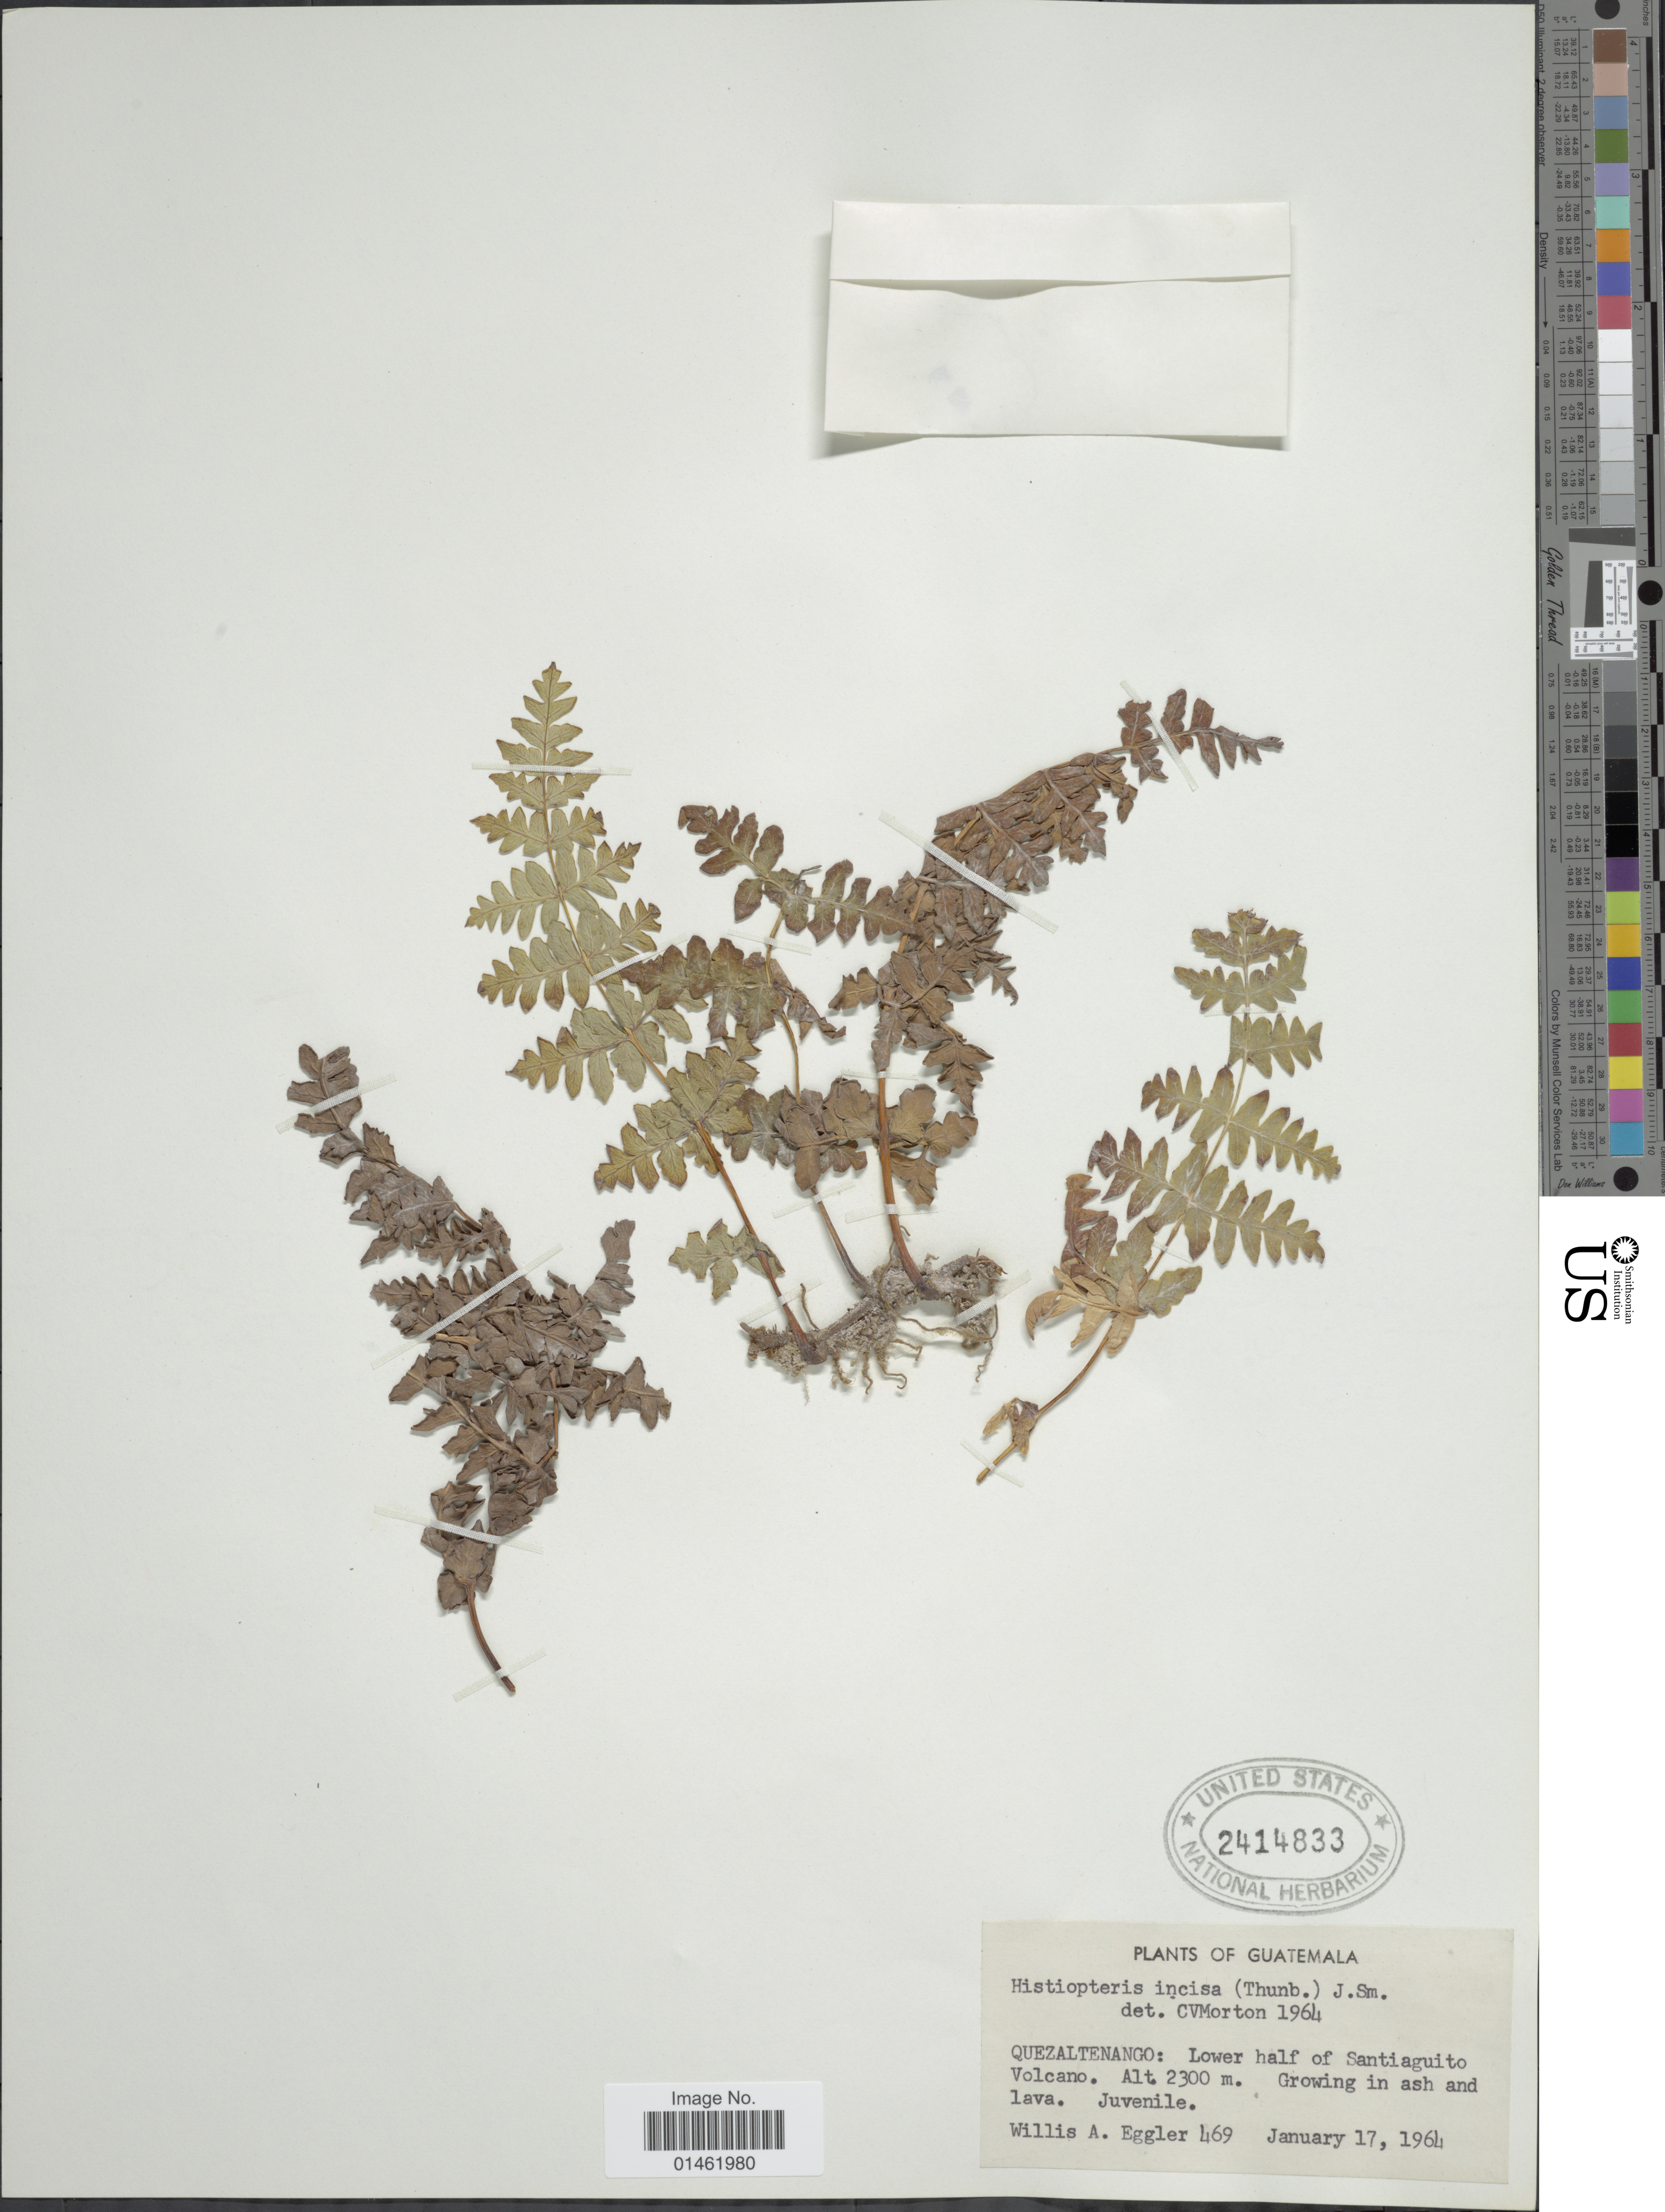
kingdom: Plantae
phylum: Tracheophyta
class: Polypodiopsida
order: Polypodiales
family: Dennstaedtiaceae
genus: Histiopteris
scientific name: Histiopteris incisa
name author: (Thunb.) J. Sm.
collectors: W. A. Eggler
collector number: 469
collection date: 1964-01-17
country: Guatemala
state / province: Quetzaltenango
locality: Quezeltenango: lower half of Santiaguito volcano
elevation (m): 2300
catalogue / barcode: US 2414833